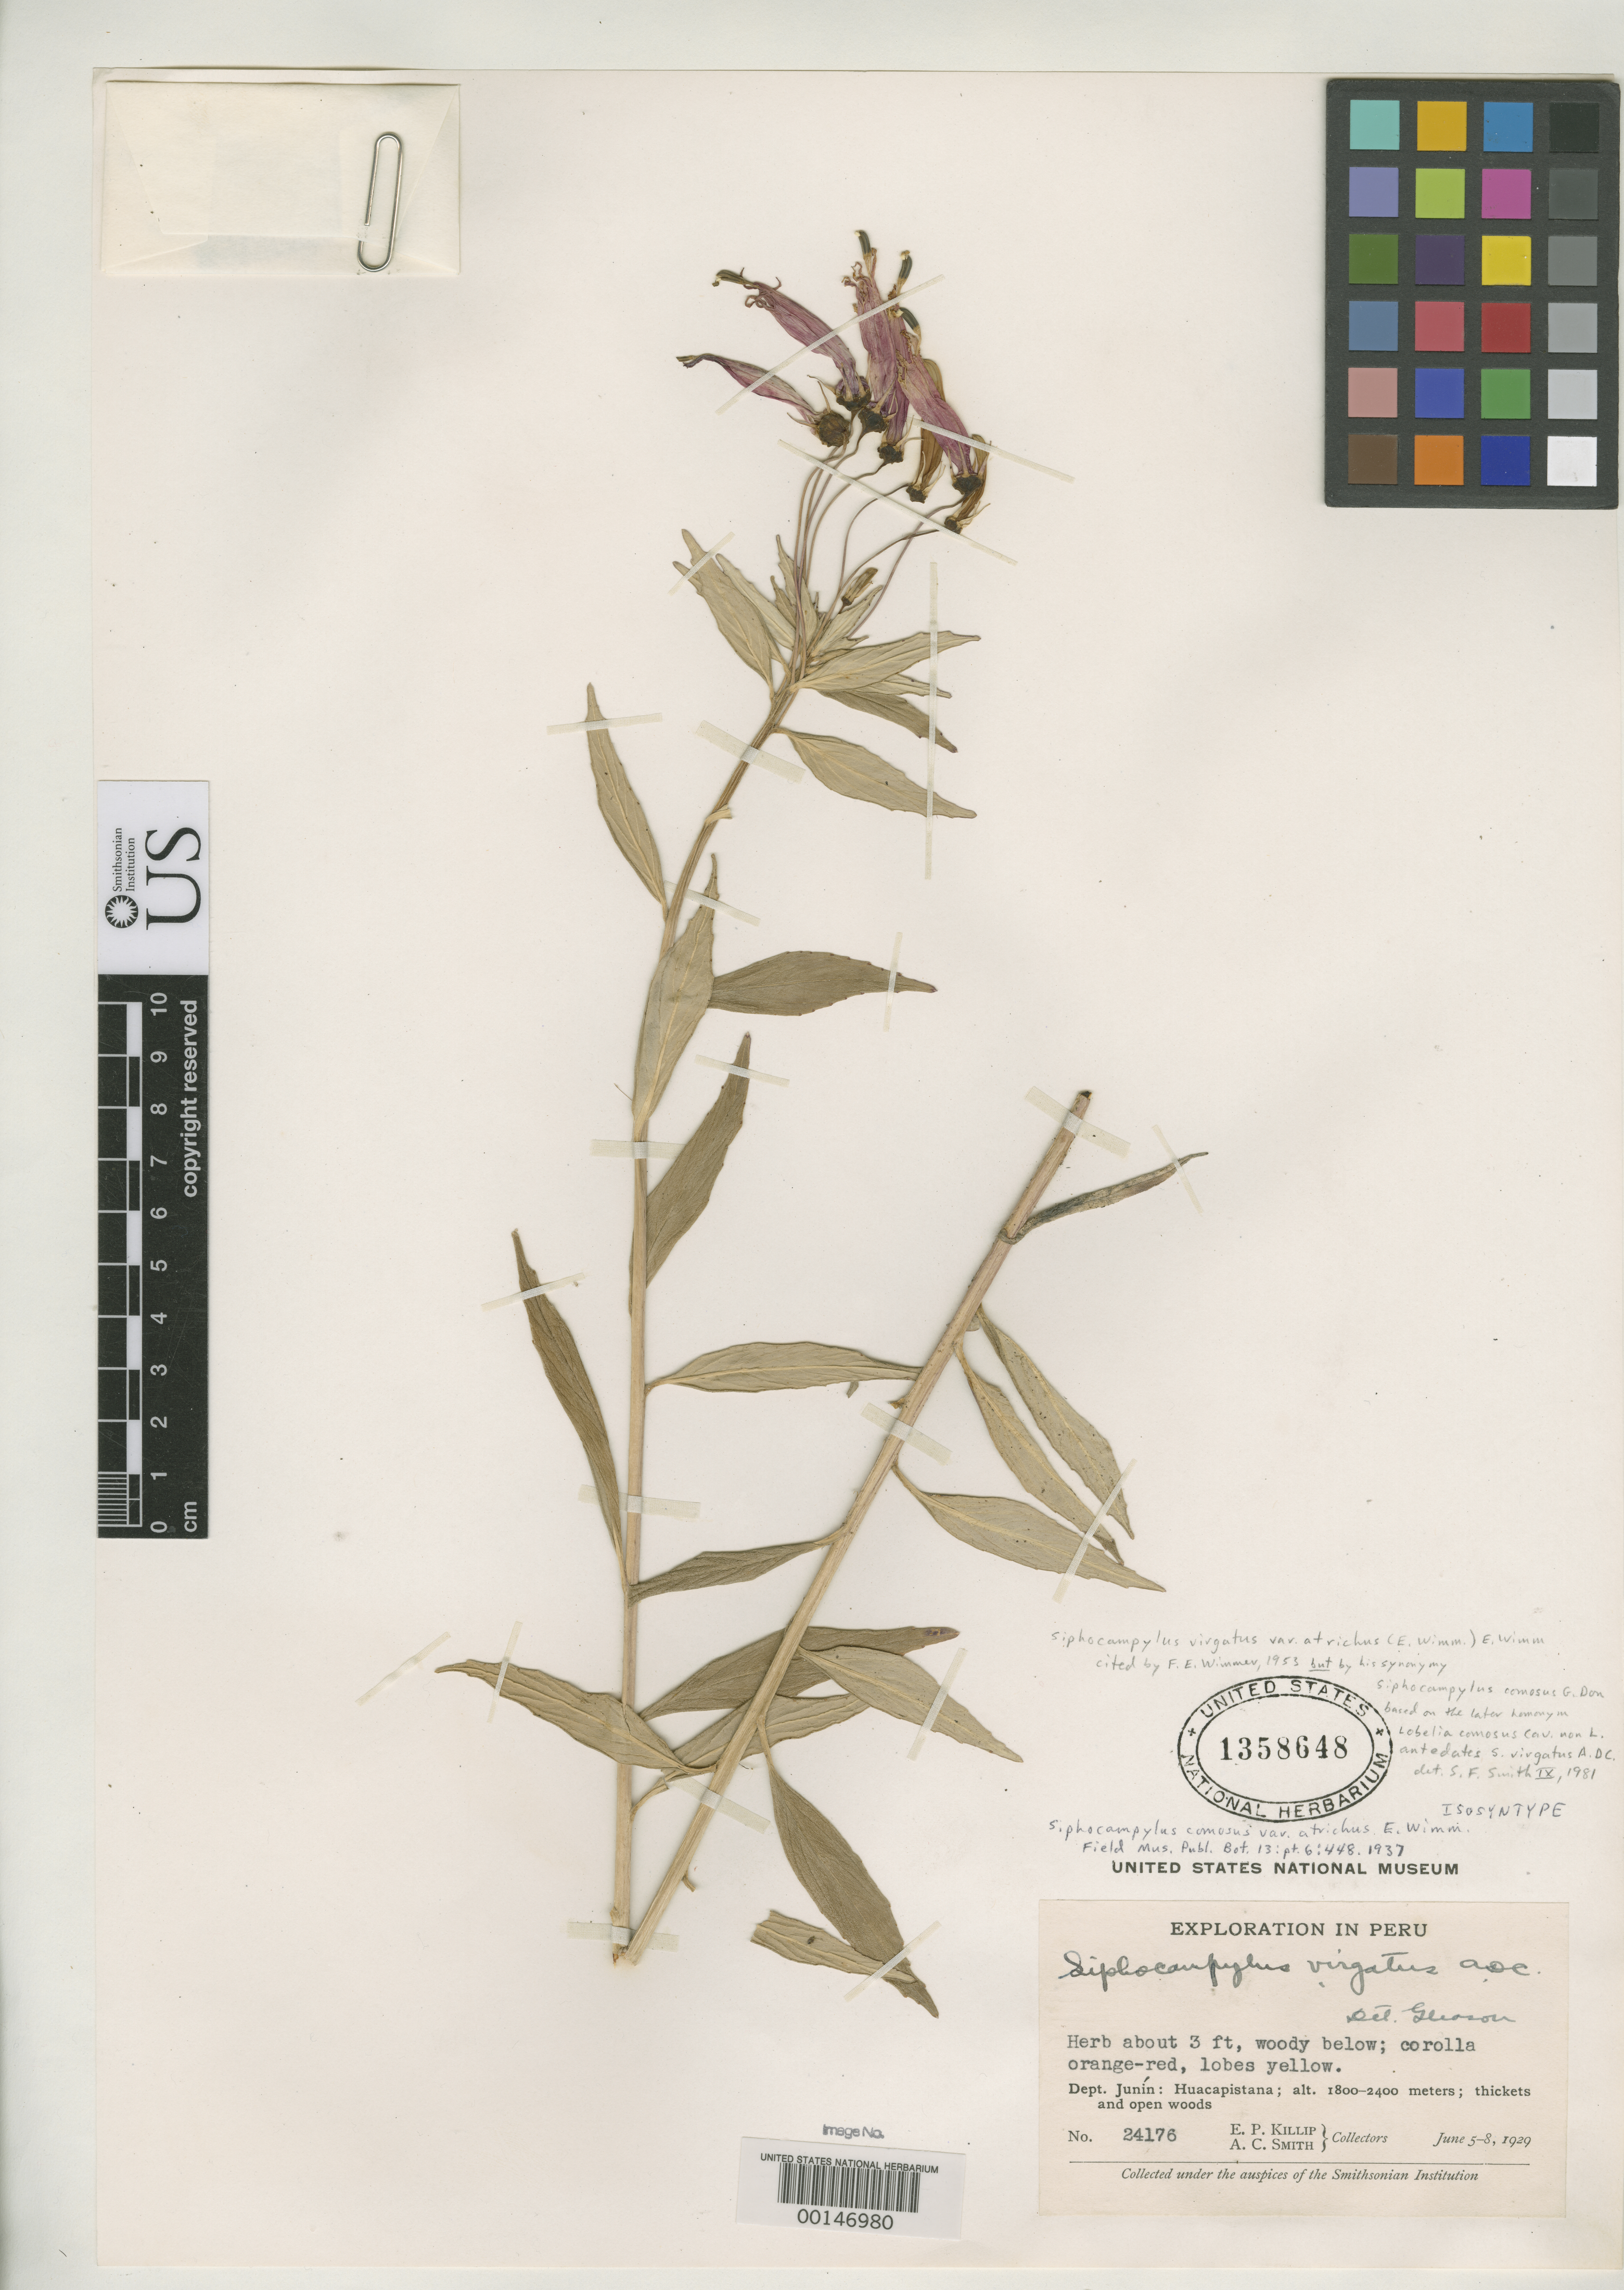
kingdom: Plantae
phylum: Tracheophyta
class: Magnoliopsida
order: Asterales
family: Campanulaceae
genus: Siphocampylus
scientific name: Siphocampylus comosus var. atrichus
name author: E. Wimm.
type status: Isosyntype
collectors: E. P. Killip & A. C. Smith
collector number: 24176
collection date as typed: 05 Jun 1929 to 08 Jun 1929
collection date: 1929-06-05/1929-06-08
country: Peru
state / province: Junín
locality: Huacapistana.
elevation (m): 1800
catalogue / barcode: US 1358648